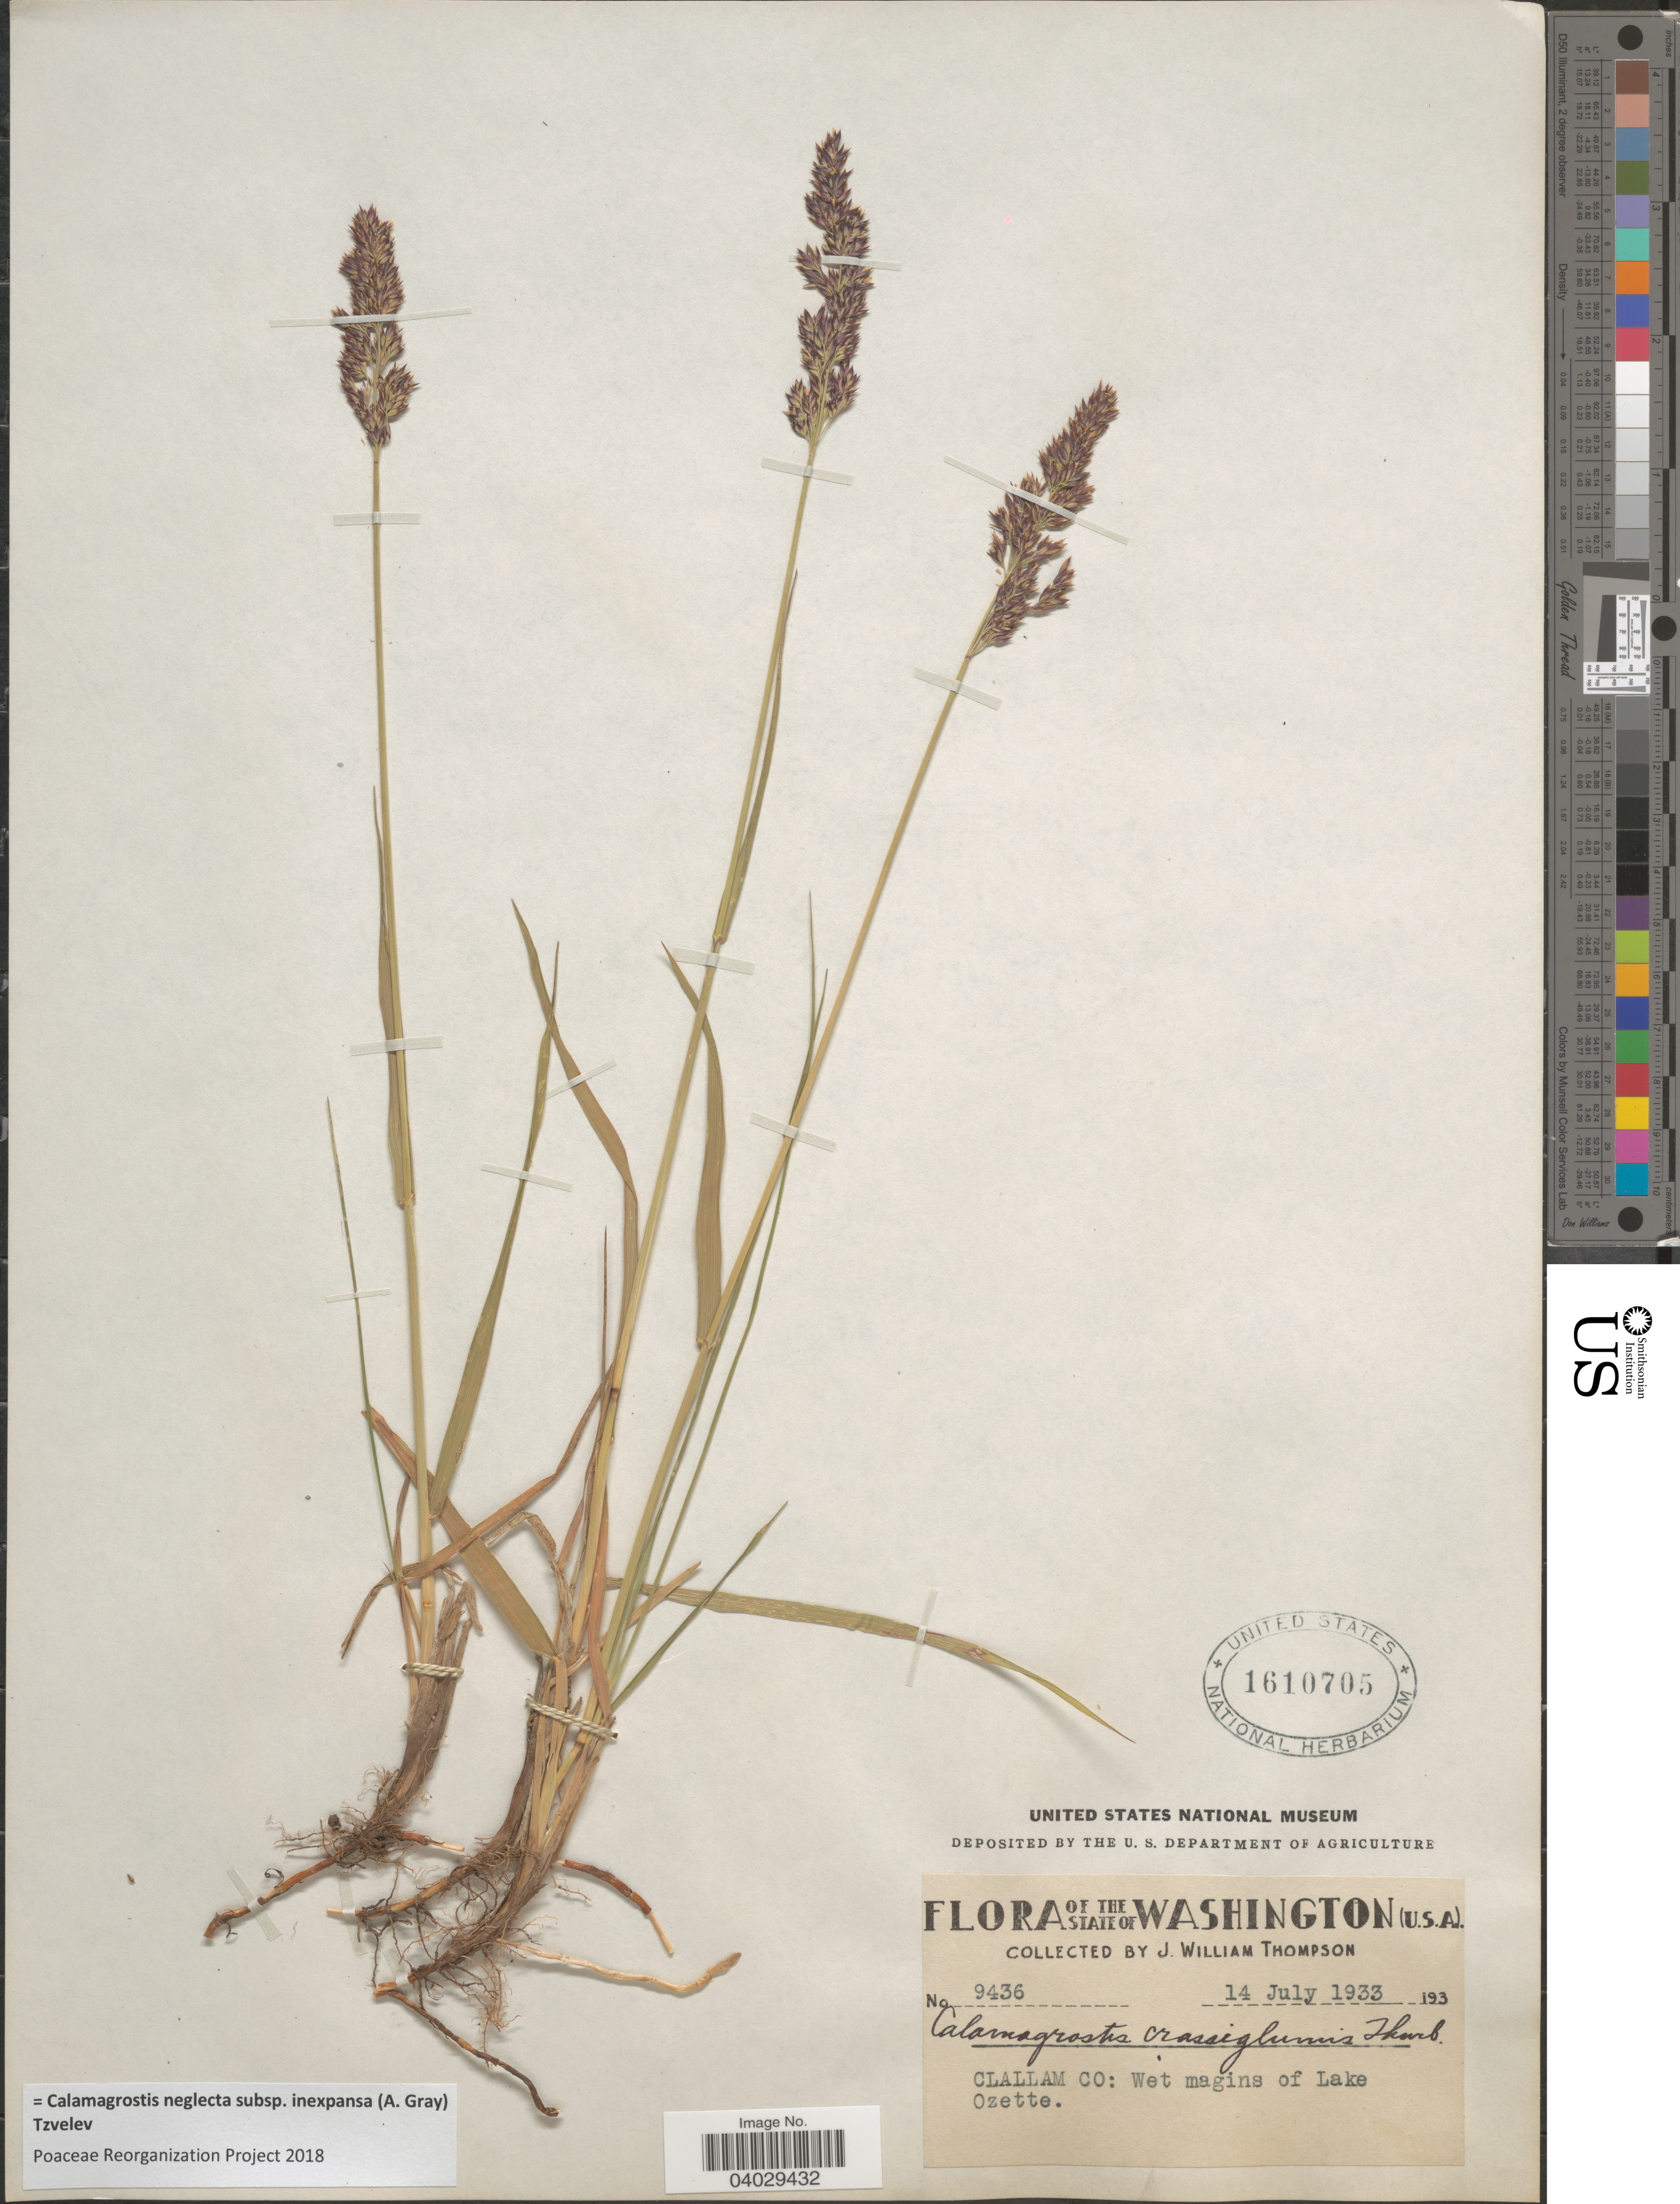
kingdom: Plantae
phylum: Tracheophyta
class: Liliopsida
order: Poales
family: Poaceae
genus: Calamagrostis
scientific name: Calamagrostis neglecta subsp. inexpansa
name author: (A. Gray) Tzvelev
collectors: J. W. Thompson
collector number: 9436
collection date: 1933-07-14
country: United States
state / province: Washington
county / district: Clallam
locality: Clallam Co: Wet margins of Lake Ozette.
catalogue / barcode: US 1610705